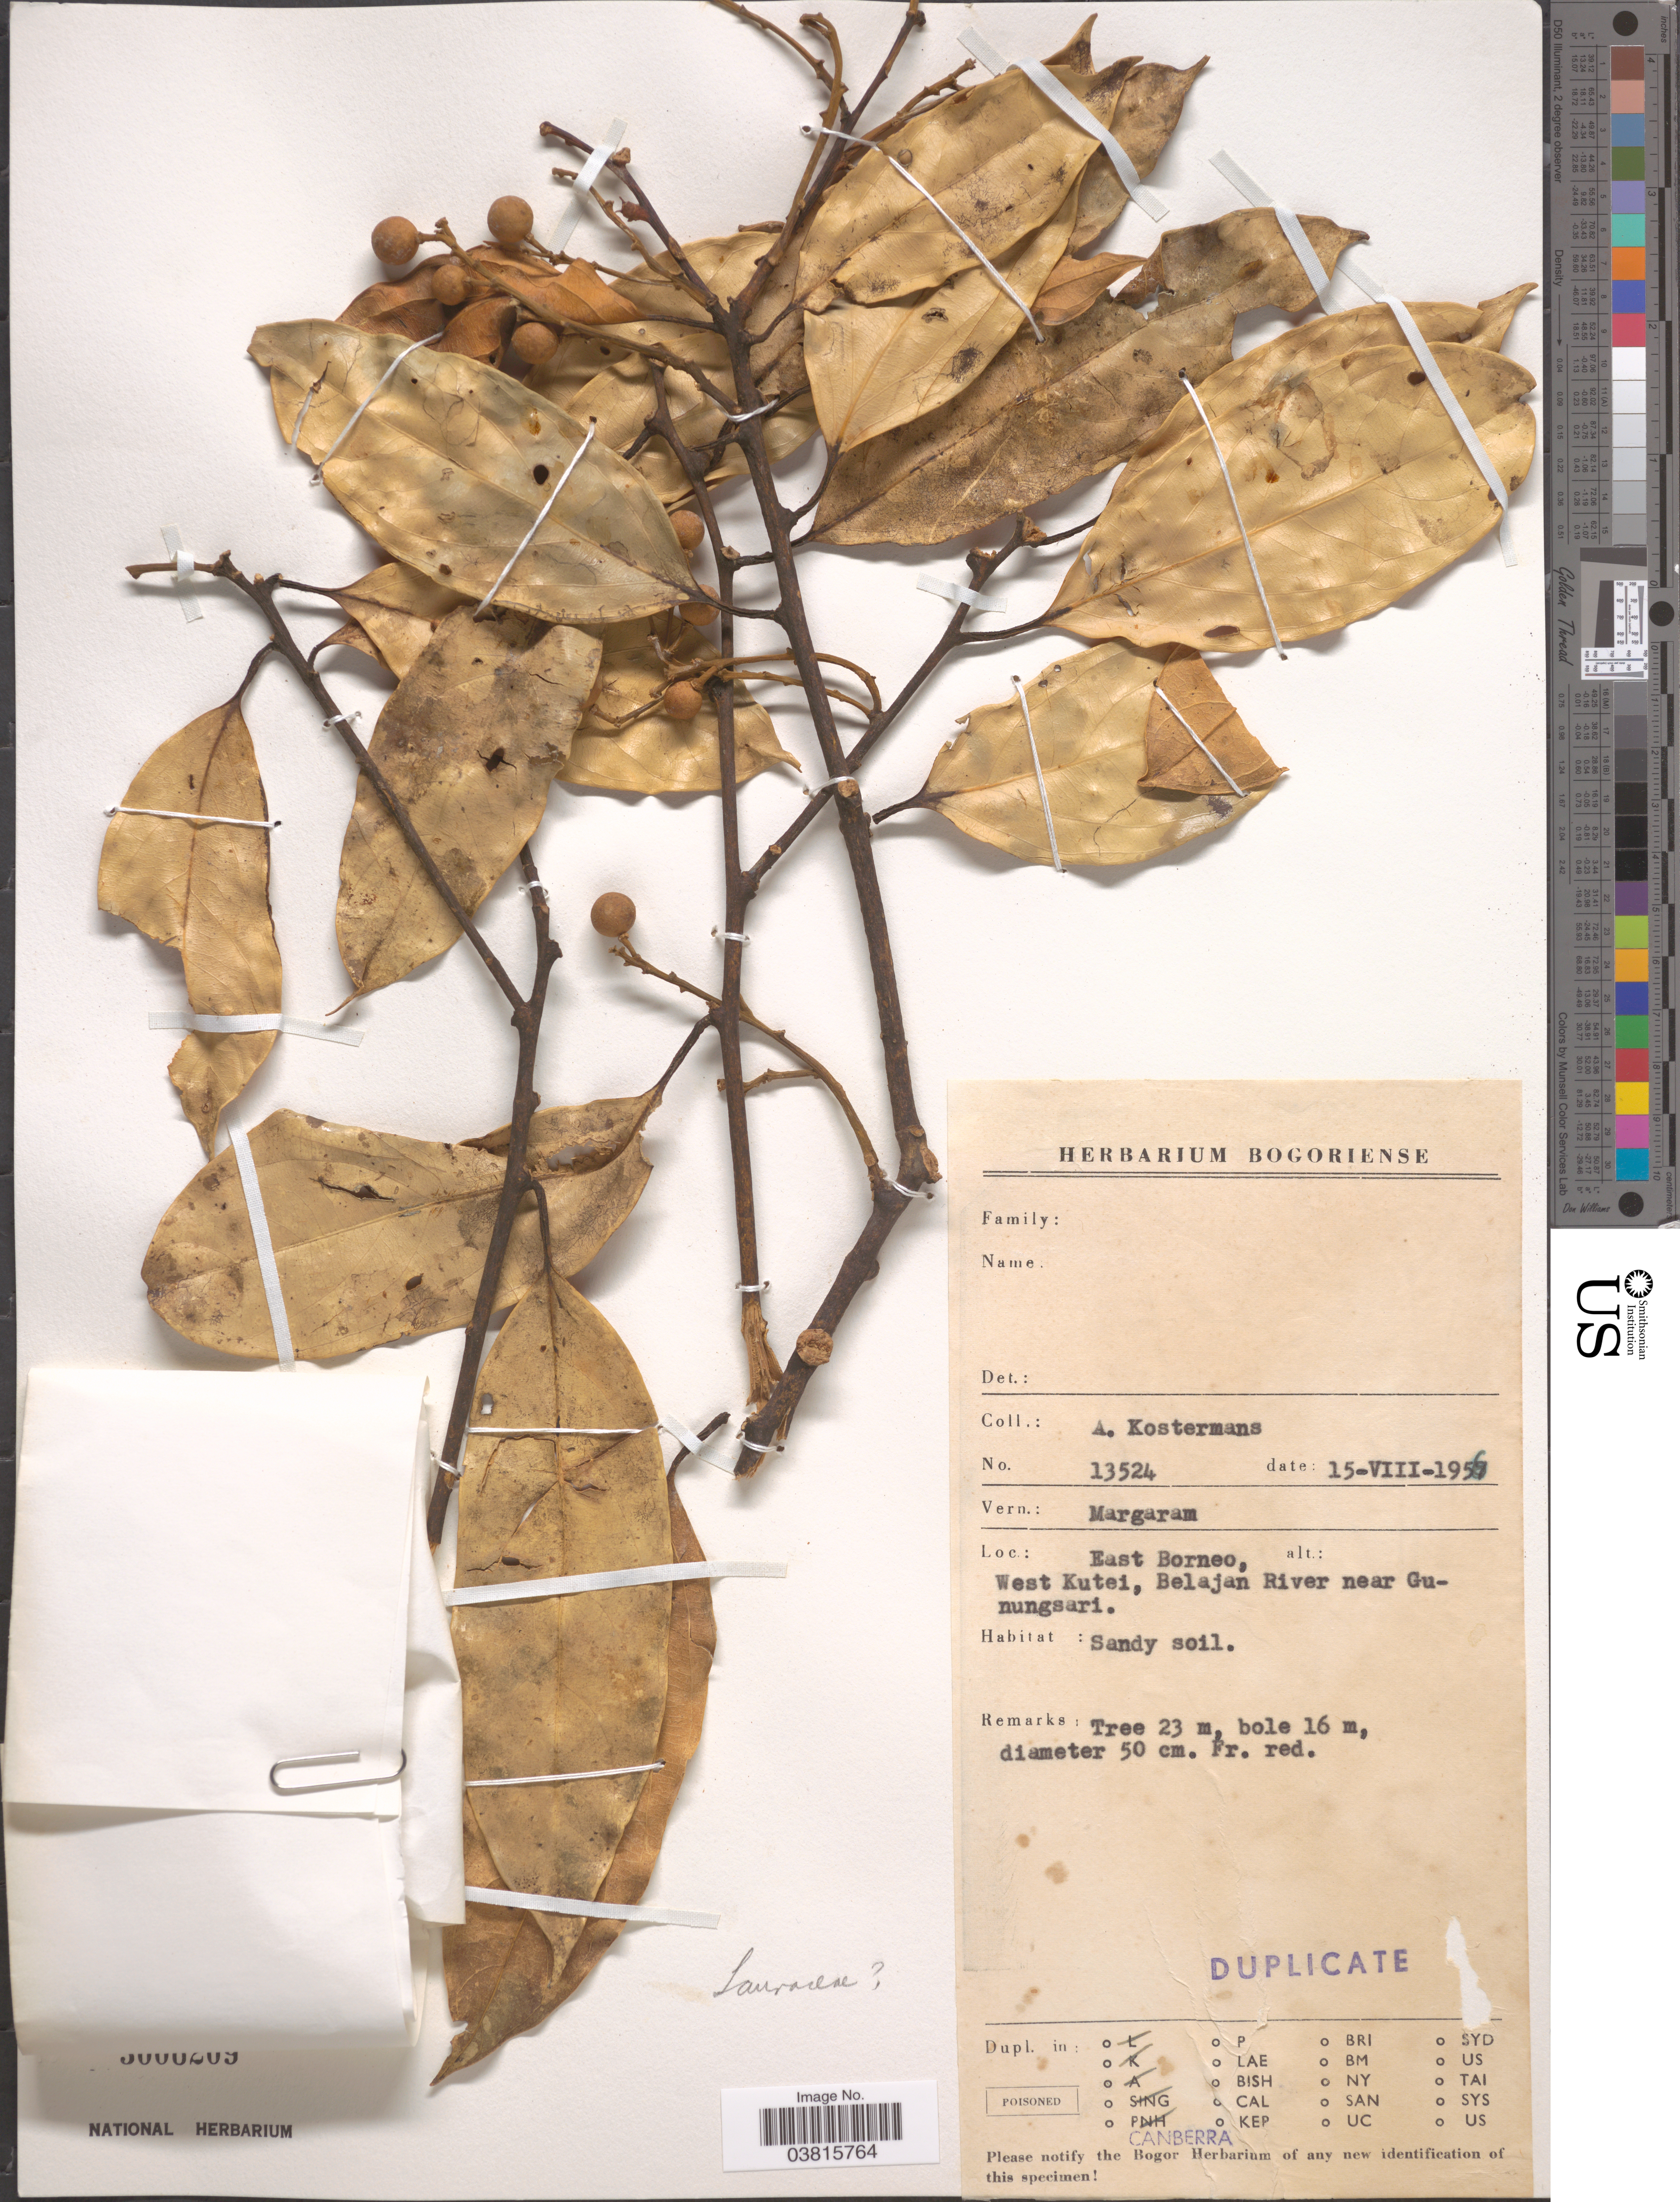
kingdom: Plantae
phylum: Tracheophyta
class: Magnoliopsida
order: Laurales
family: Lauraceae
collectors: A. J. G. Kostermans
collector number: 13524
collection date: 1956-08-15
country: Indonesia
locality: East Borneo. West Kutei, Belajan River near Gunungsari.